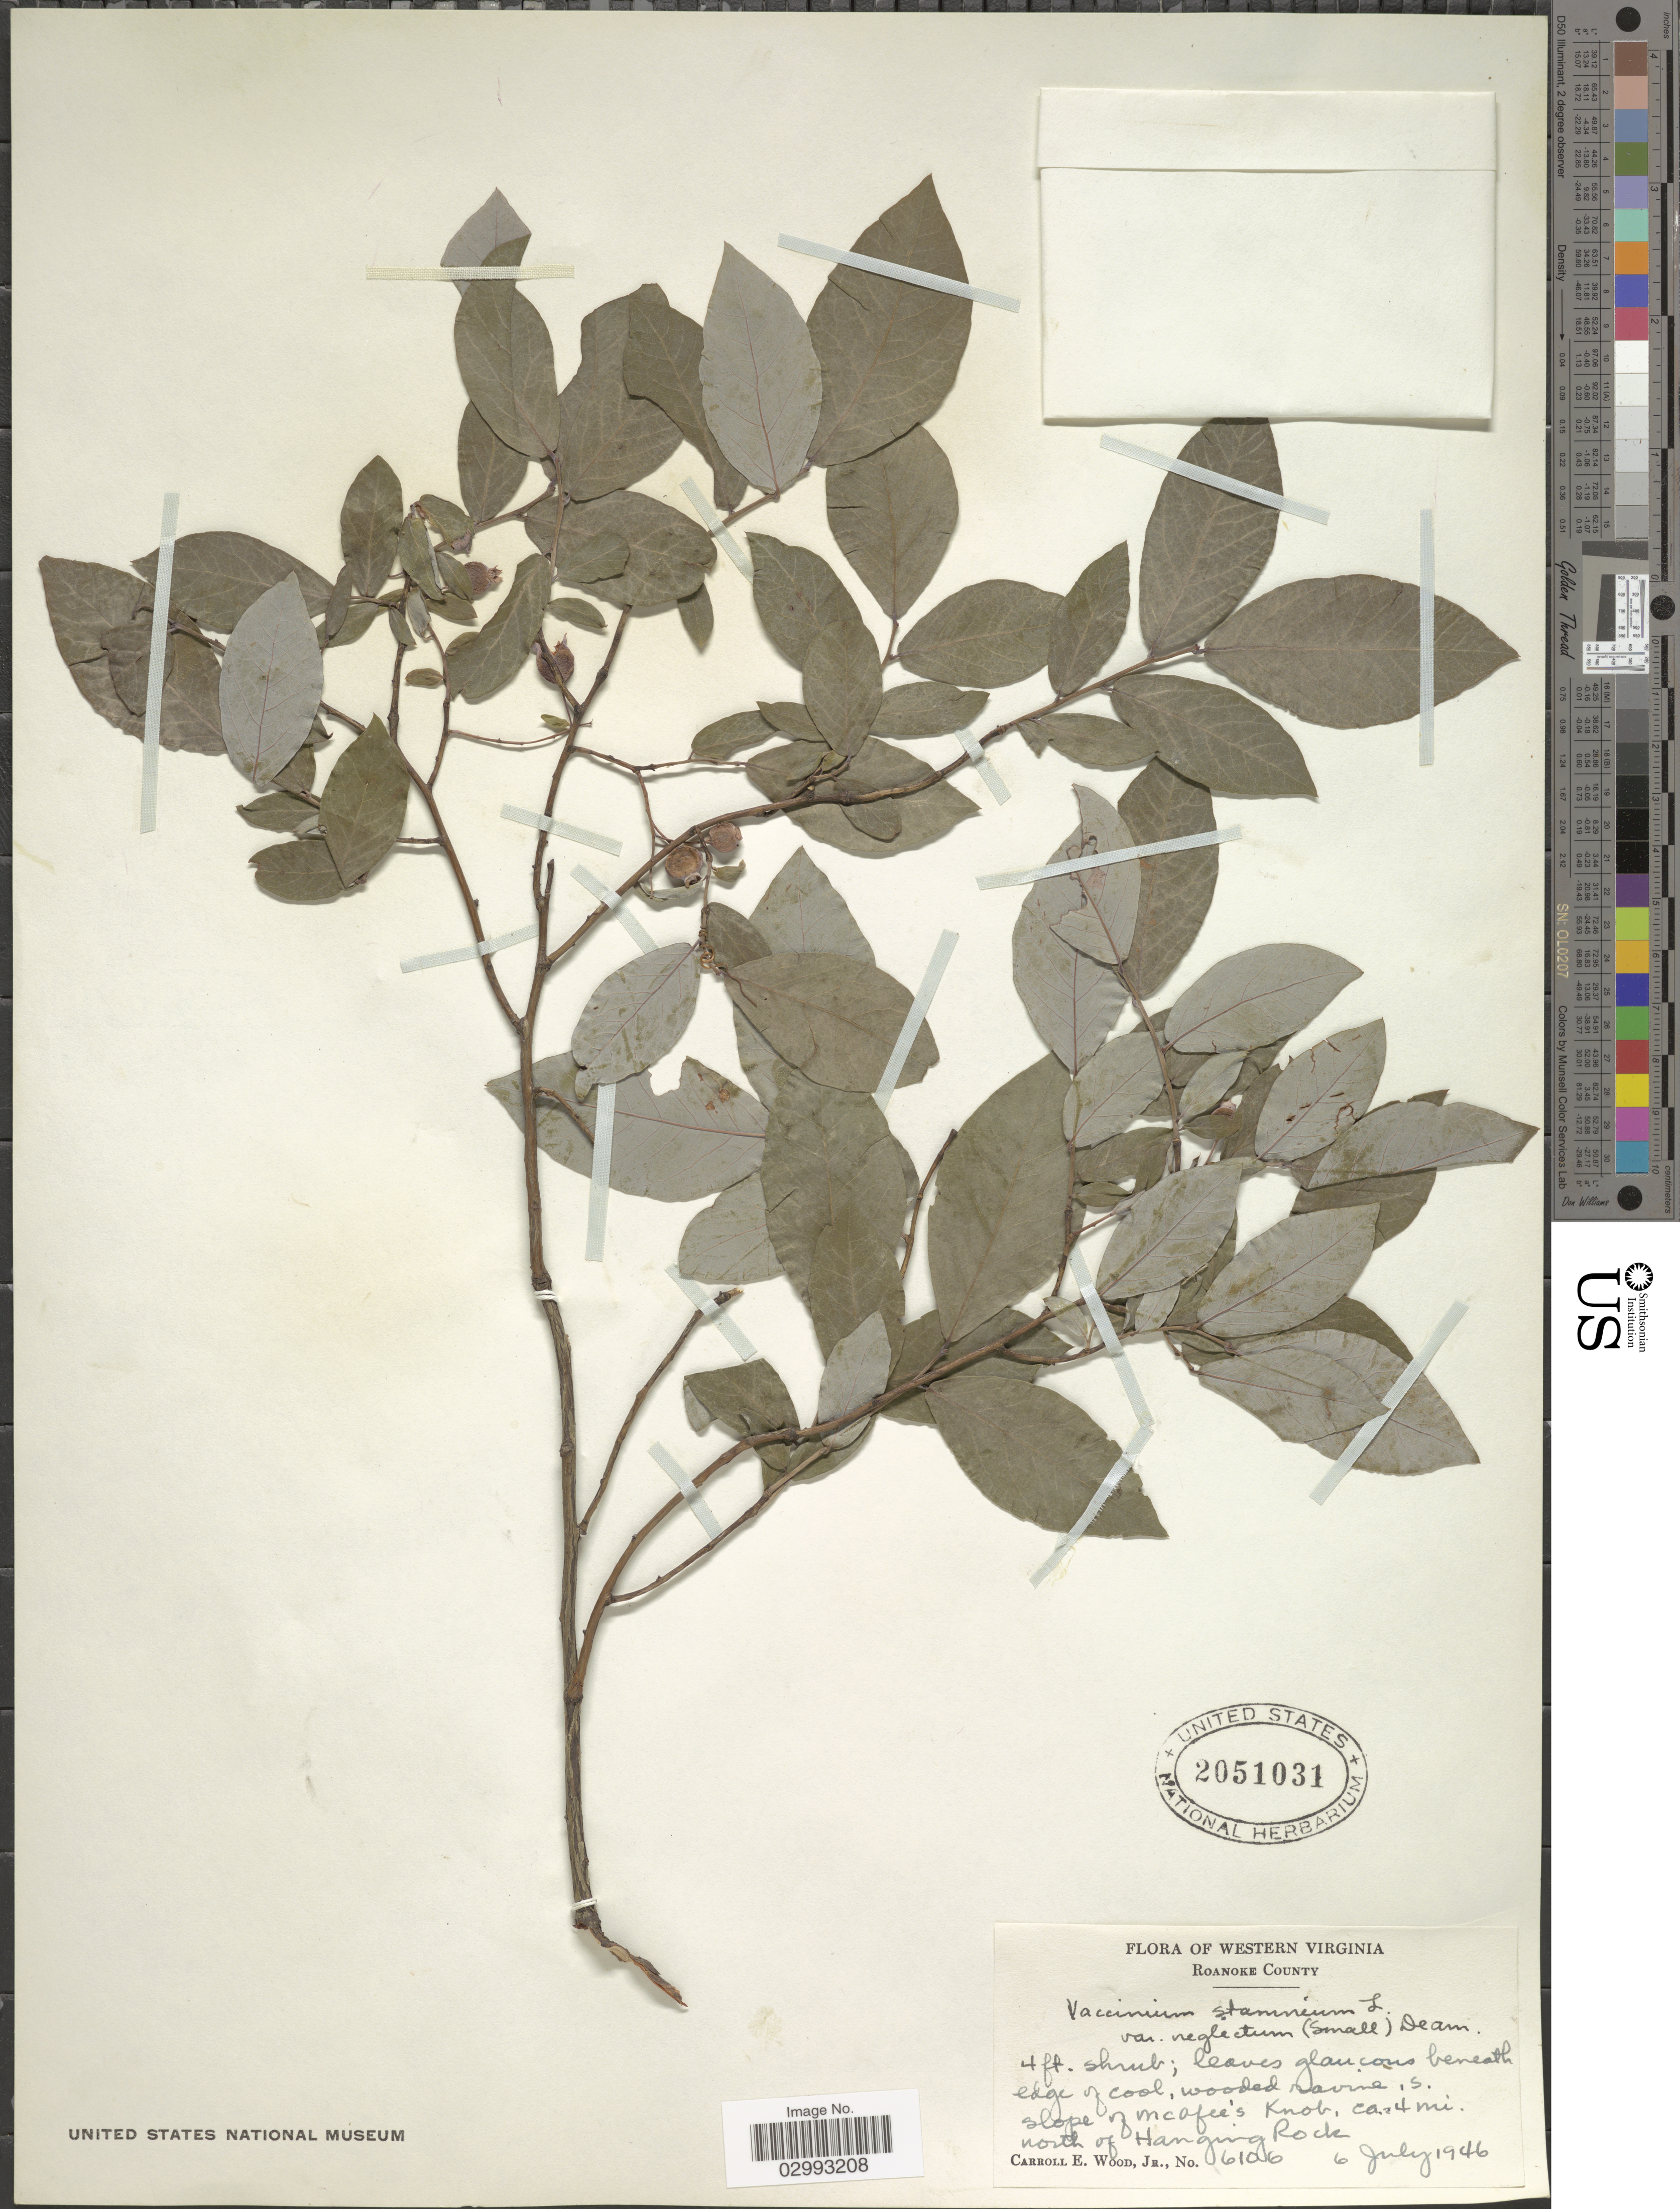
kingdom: Plantae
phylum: Tracheophyta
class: Magnoliopsida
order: Ericales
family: Ericaceae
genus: Polycodium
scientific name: Polycodium stamineum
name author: (L.) Greene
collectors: C. Wood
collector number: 6106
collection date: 1946-07-06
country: United States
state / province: Virginia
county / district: Roanoke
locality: Western Virginia. Roanoke County. Wooded ravine, S. slope of McAfee's Knob, ca. 4 mi. north of Hanging Rock.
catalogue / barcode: US 2051031